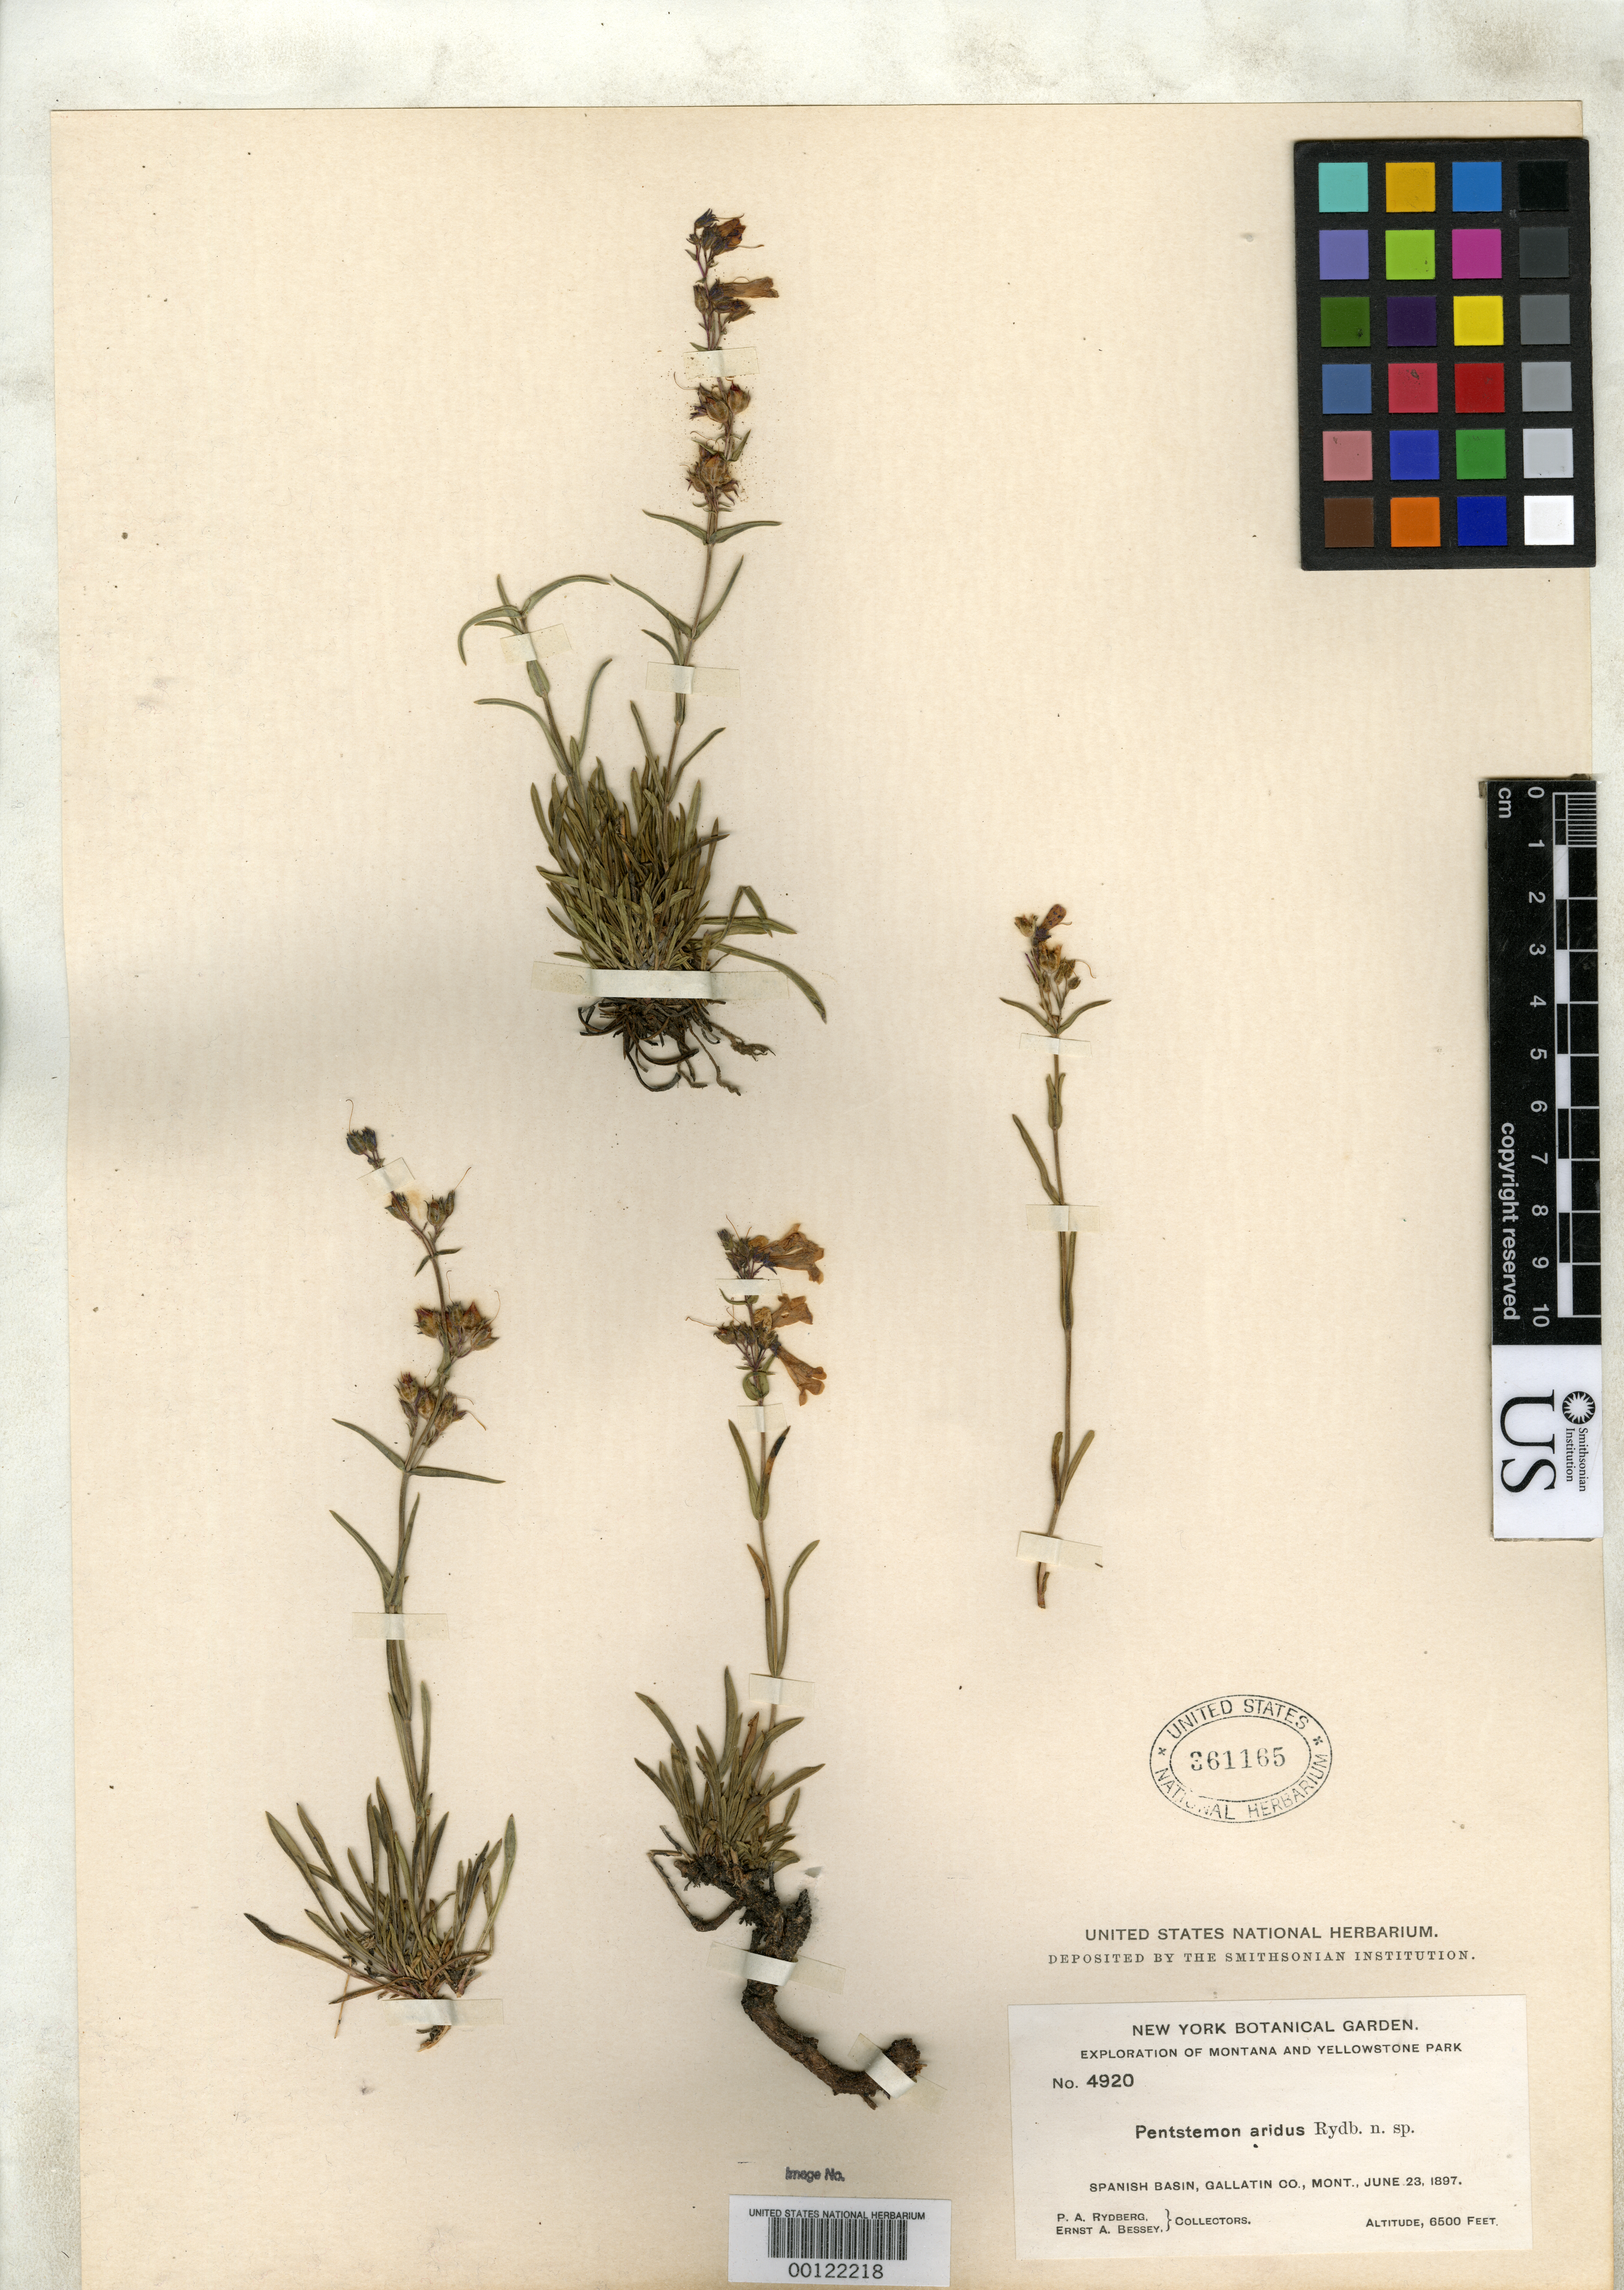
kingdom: Plantae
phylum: Tracheophyta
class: Magnoliopsida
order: Lamiales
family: Plantaginaceae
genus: Penstemon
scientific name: Penstemon aridus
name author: Rydb.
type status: Isotype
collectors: P. A. Rydberg & E. Bessey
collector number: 4920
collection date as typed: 23 Jun 1897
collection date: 1897-06-23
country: United States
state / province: Montana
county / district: Gallatin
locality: Spanish Basin.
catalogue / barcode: US 361165